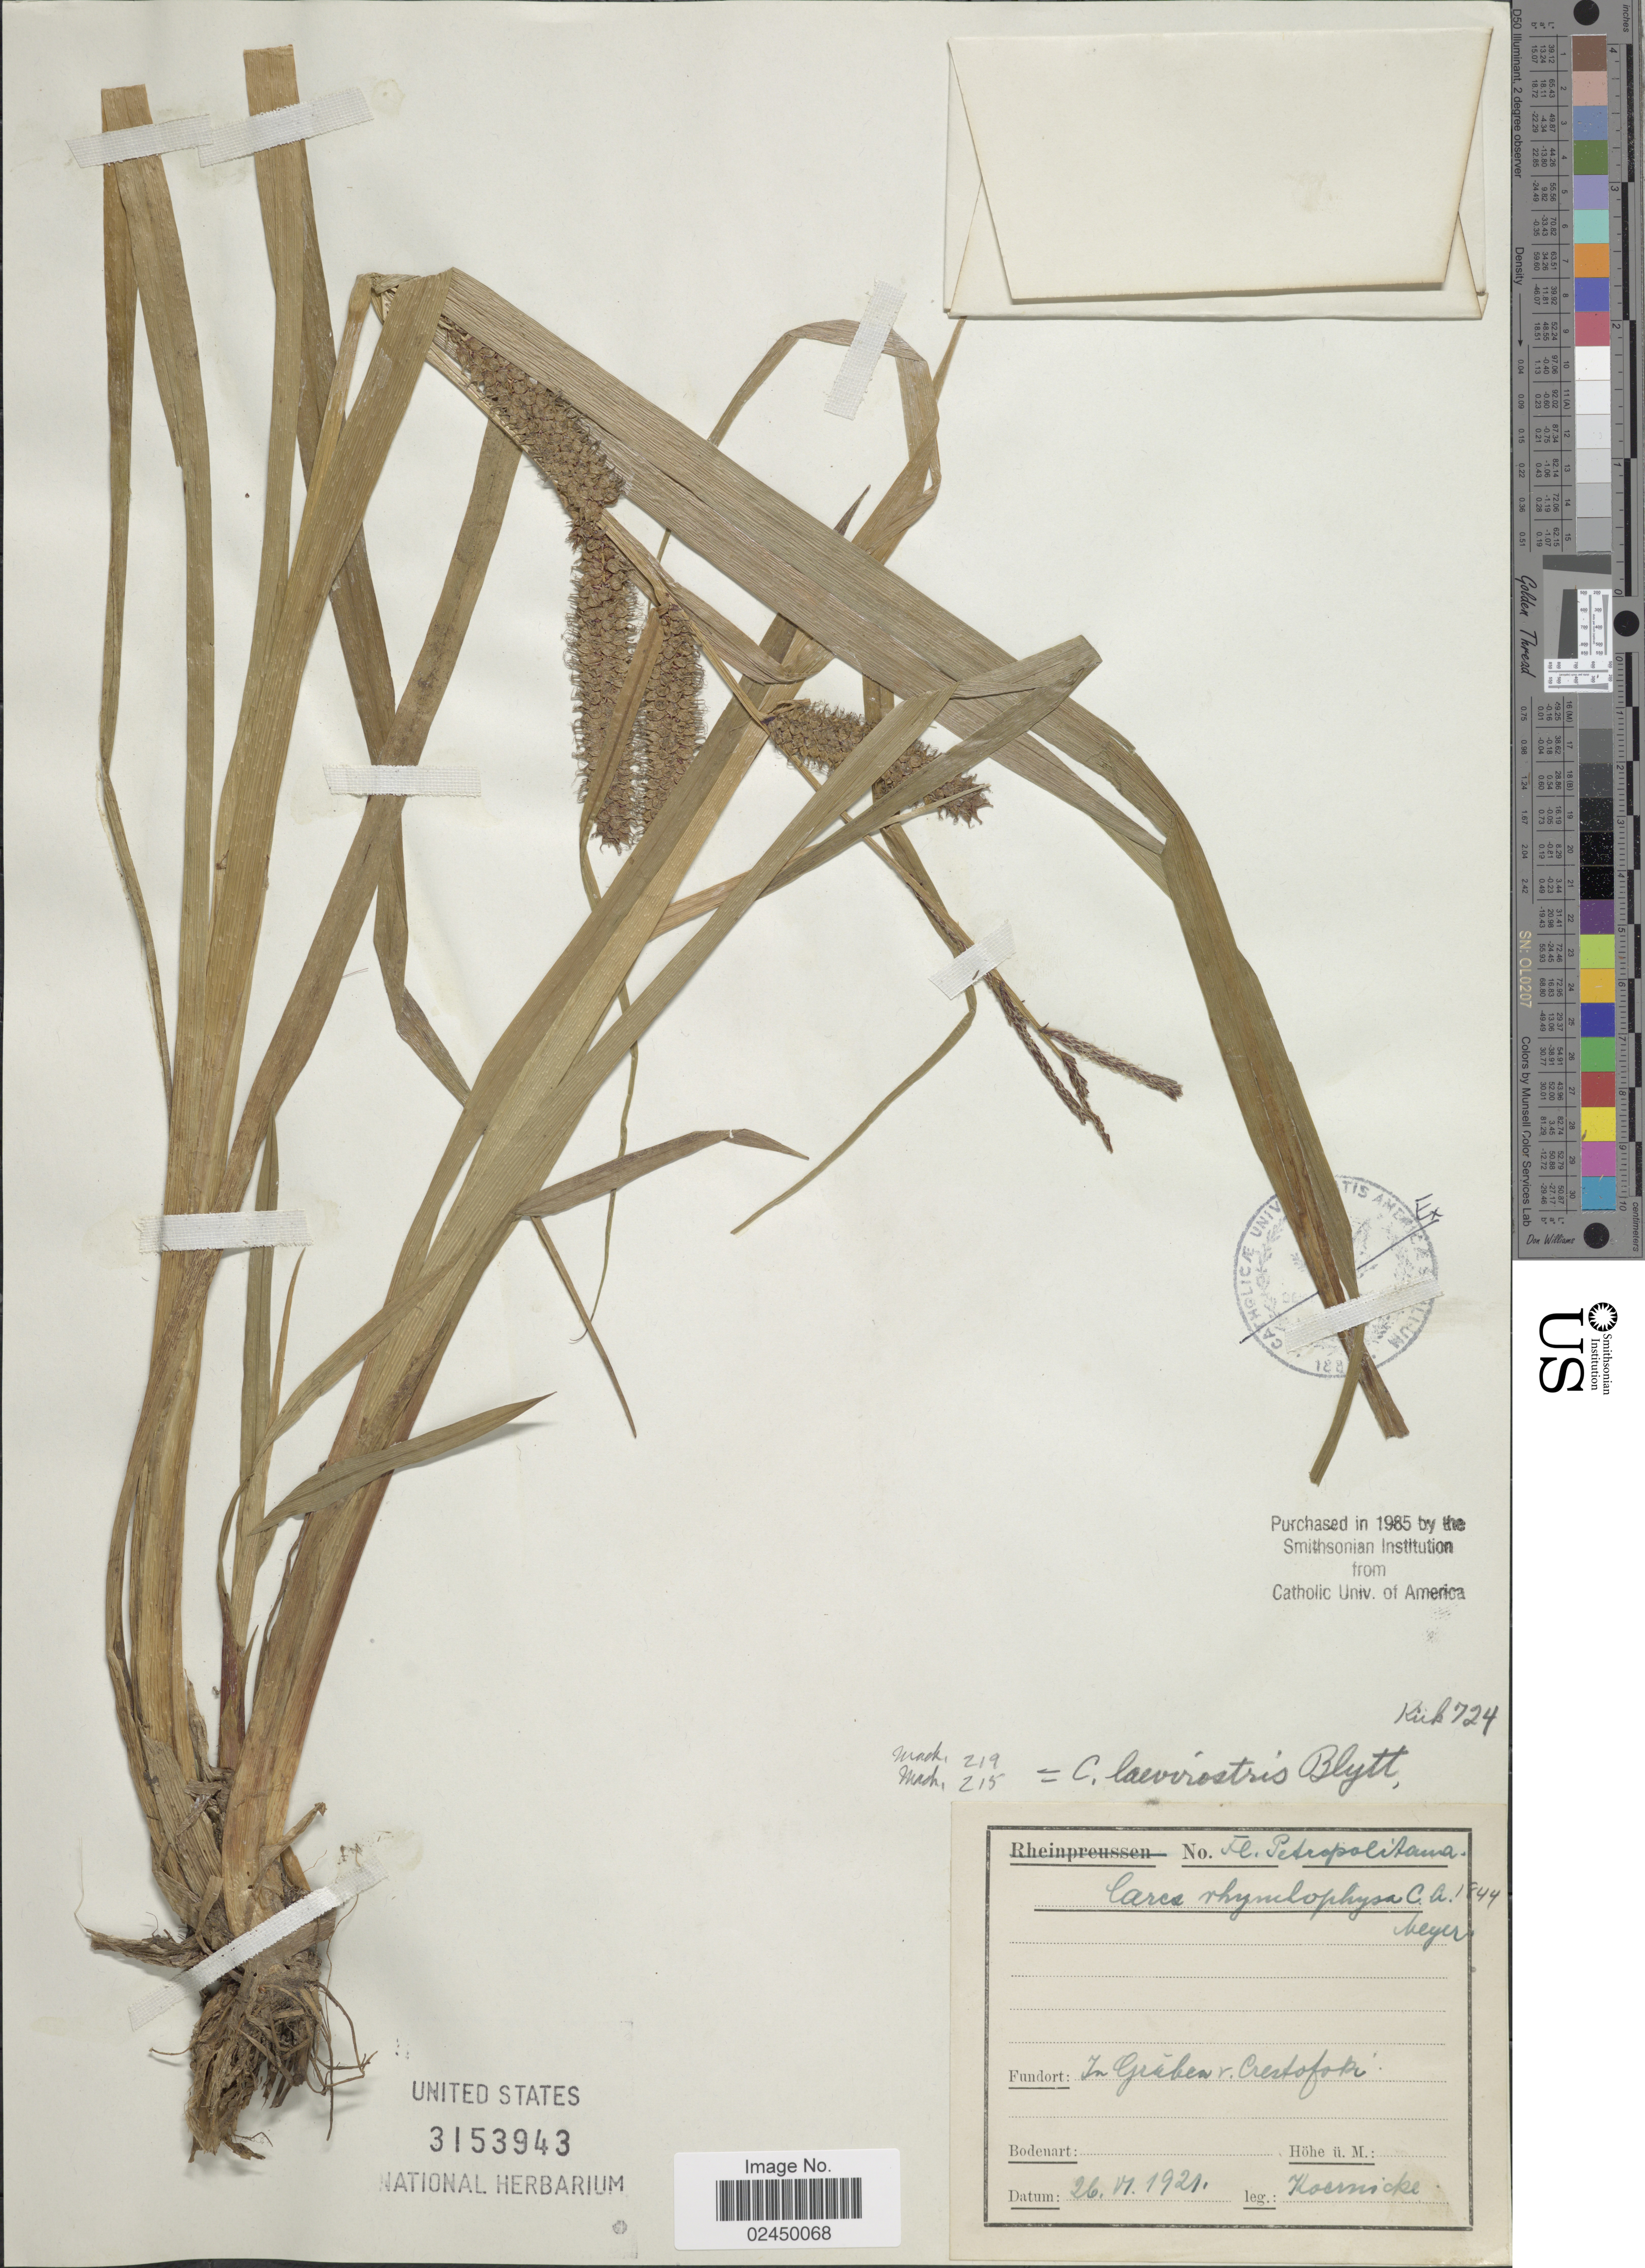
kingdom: Plantae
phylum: Tracheophyta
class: Liliopsida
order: Poales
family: Cyperaceae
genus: Carex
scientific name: Carex utriculata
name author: Boott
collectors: Koernicke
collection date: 1921-06-26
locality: Petropolitana, In Gräben v Crestofo [illegible text]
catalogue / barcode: US 3153943